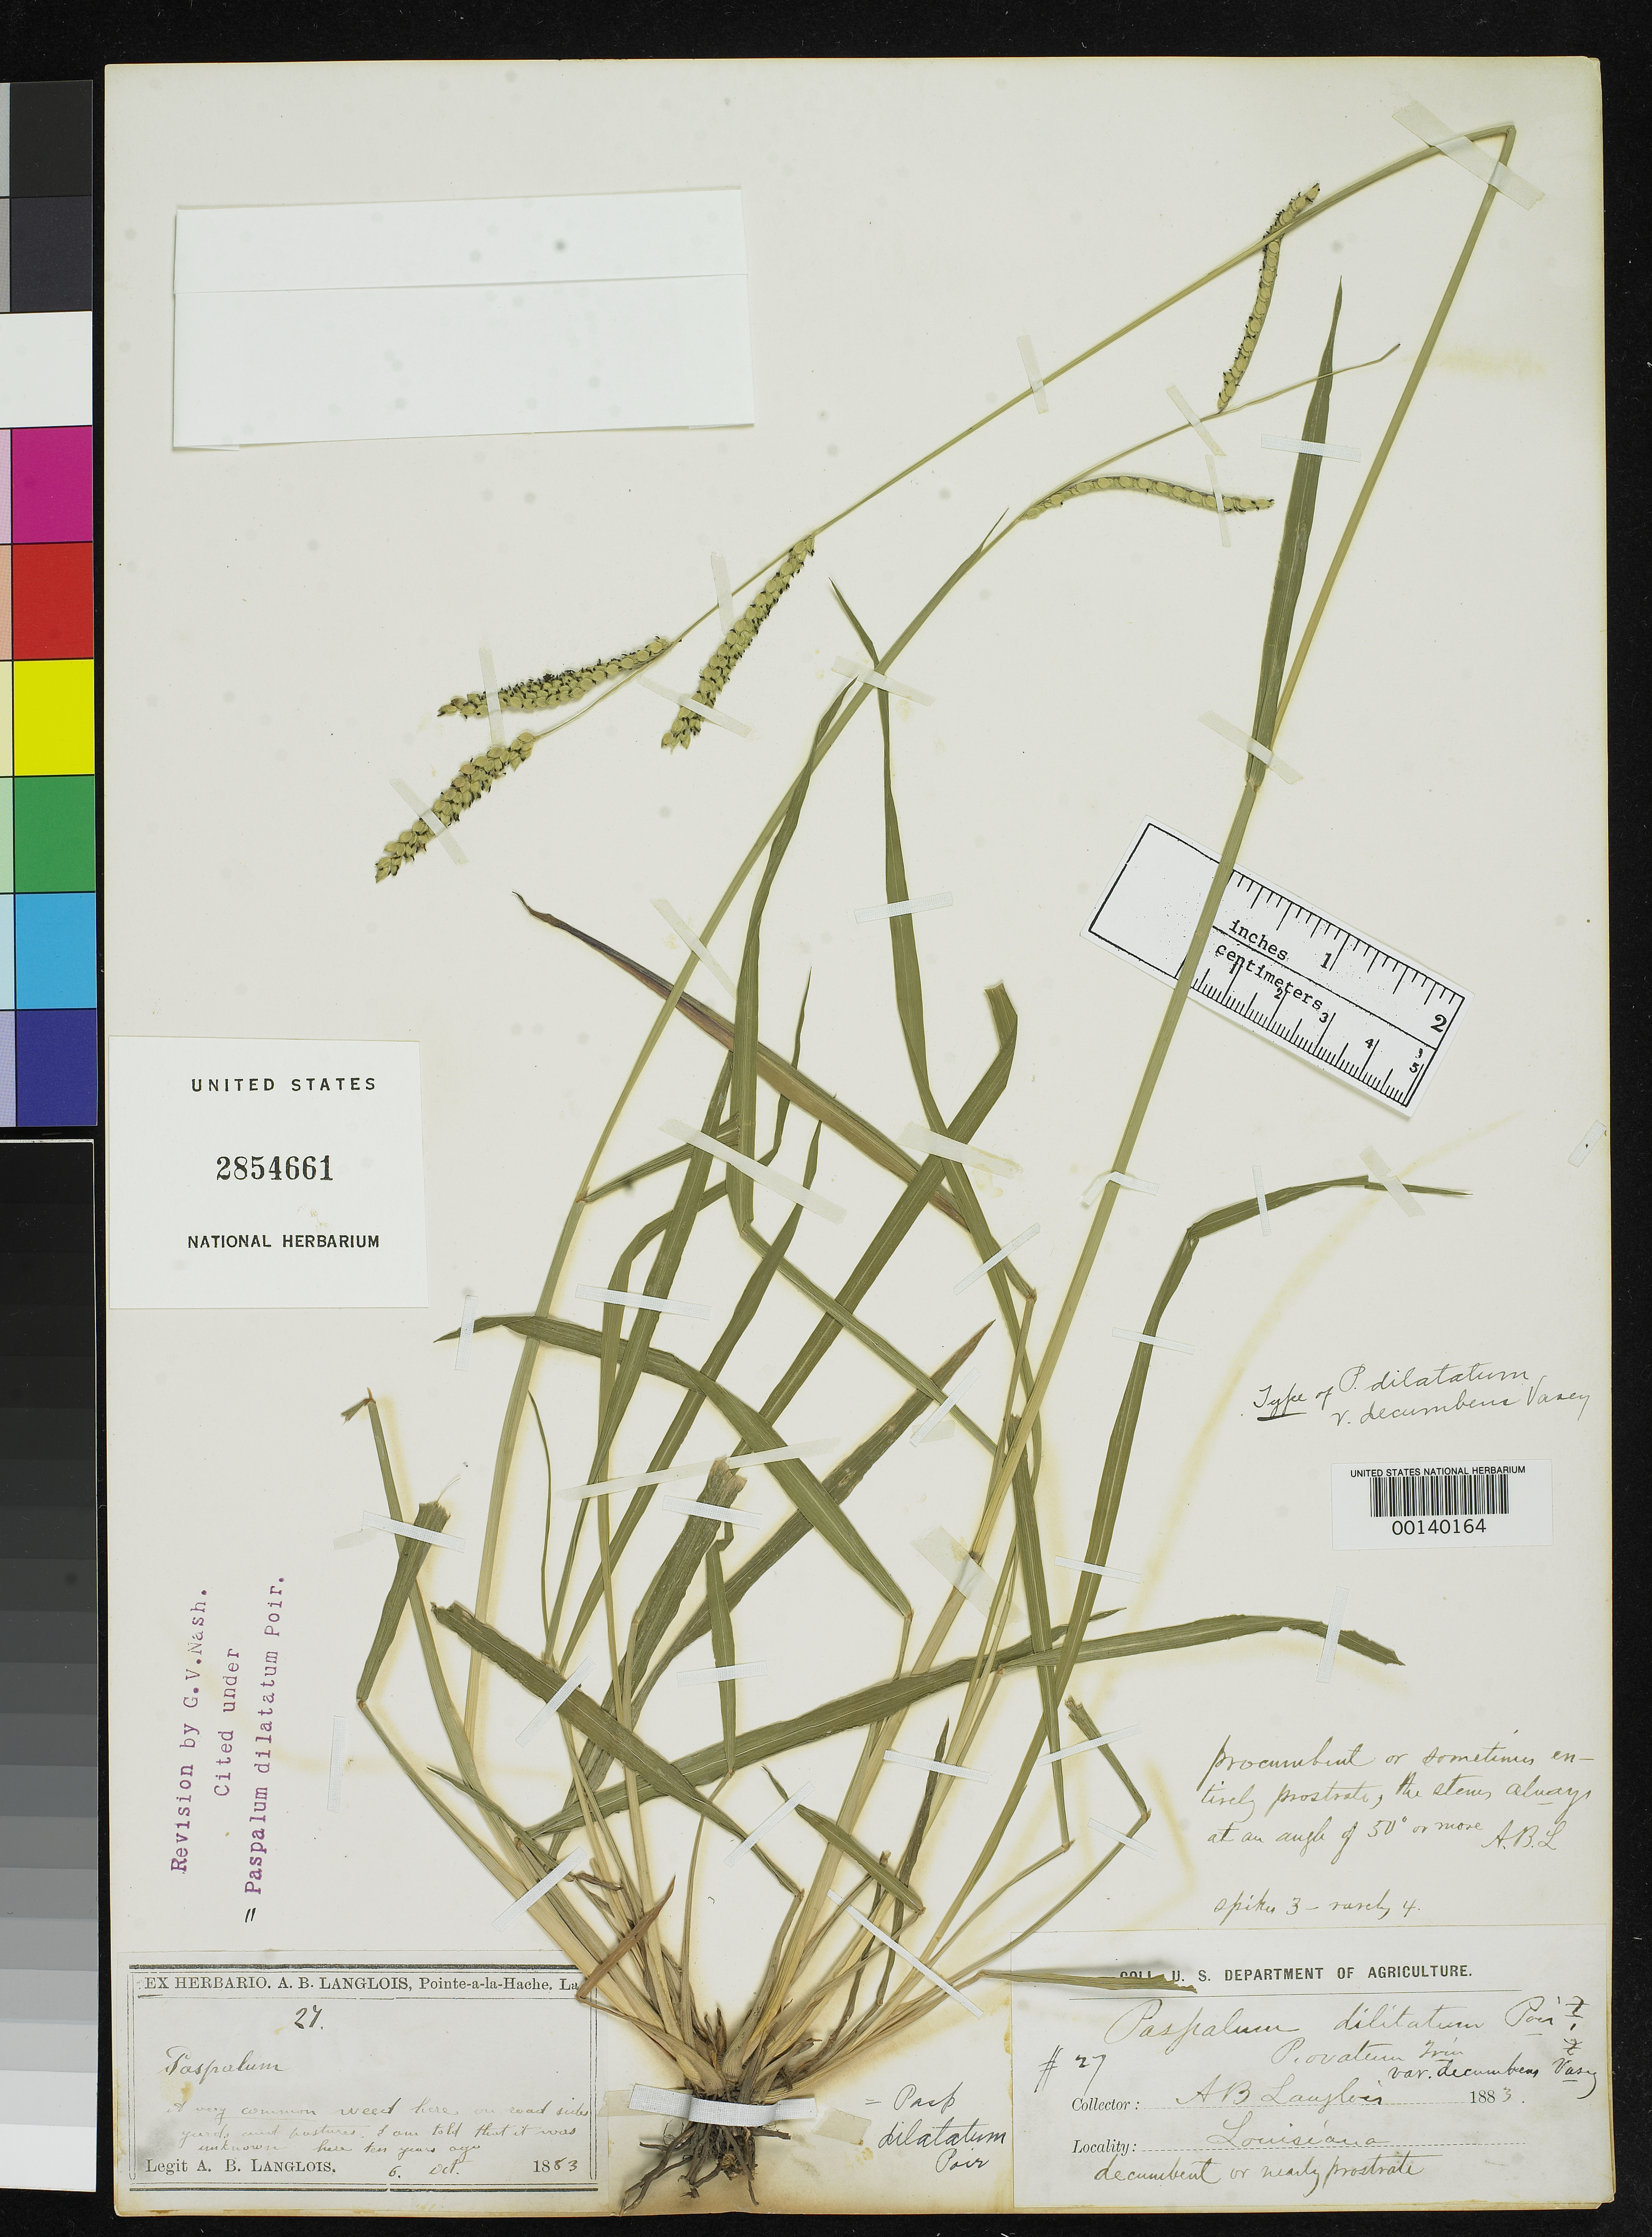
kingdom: Plantae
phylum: Tracheophyta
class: Liliopsida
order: Poales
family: Poaceae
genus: Paspalum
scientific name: Paspalum dilatatum var. decumbens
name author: Vasey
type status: Lectotype; Type Collection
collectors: A. B. Langlois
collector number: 27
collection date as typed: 06 Oct 1883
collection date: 1883-10-06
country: United States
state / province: Louisiana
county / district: Plaquemines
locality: Pointe à la Hache.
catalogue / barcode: US 2854661